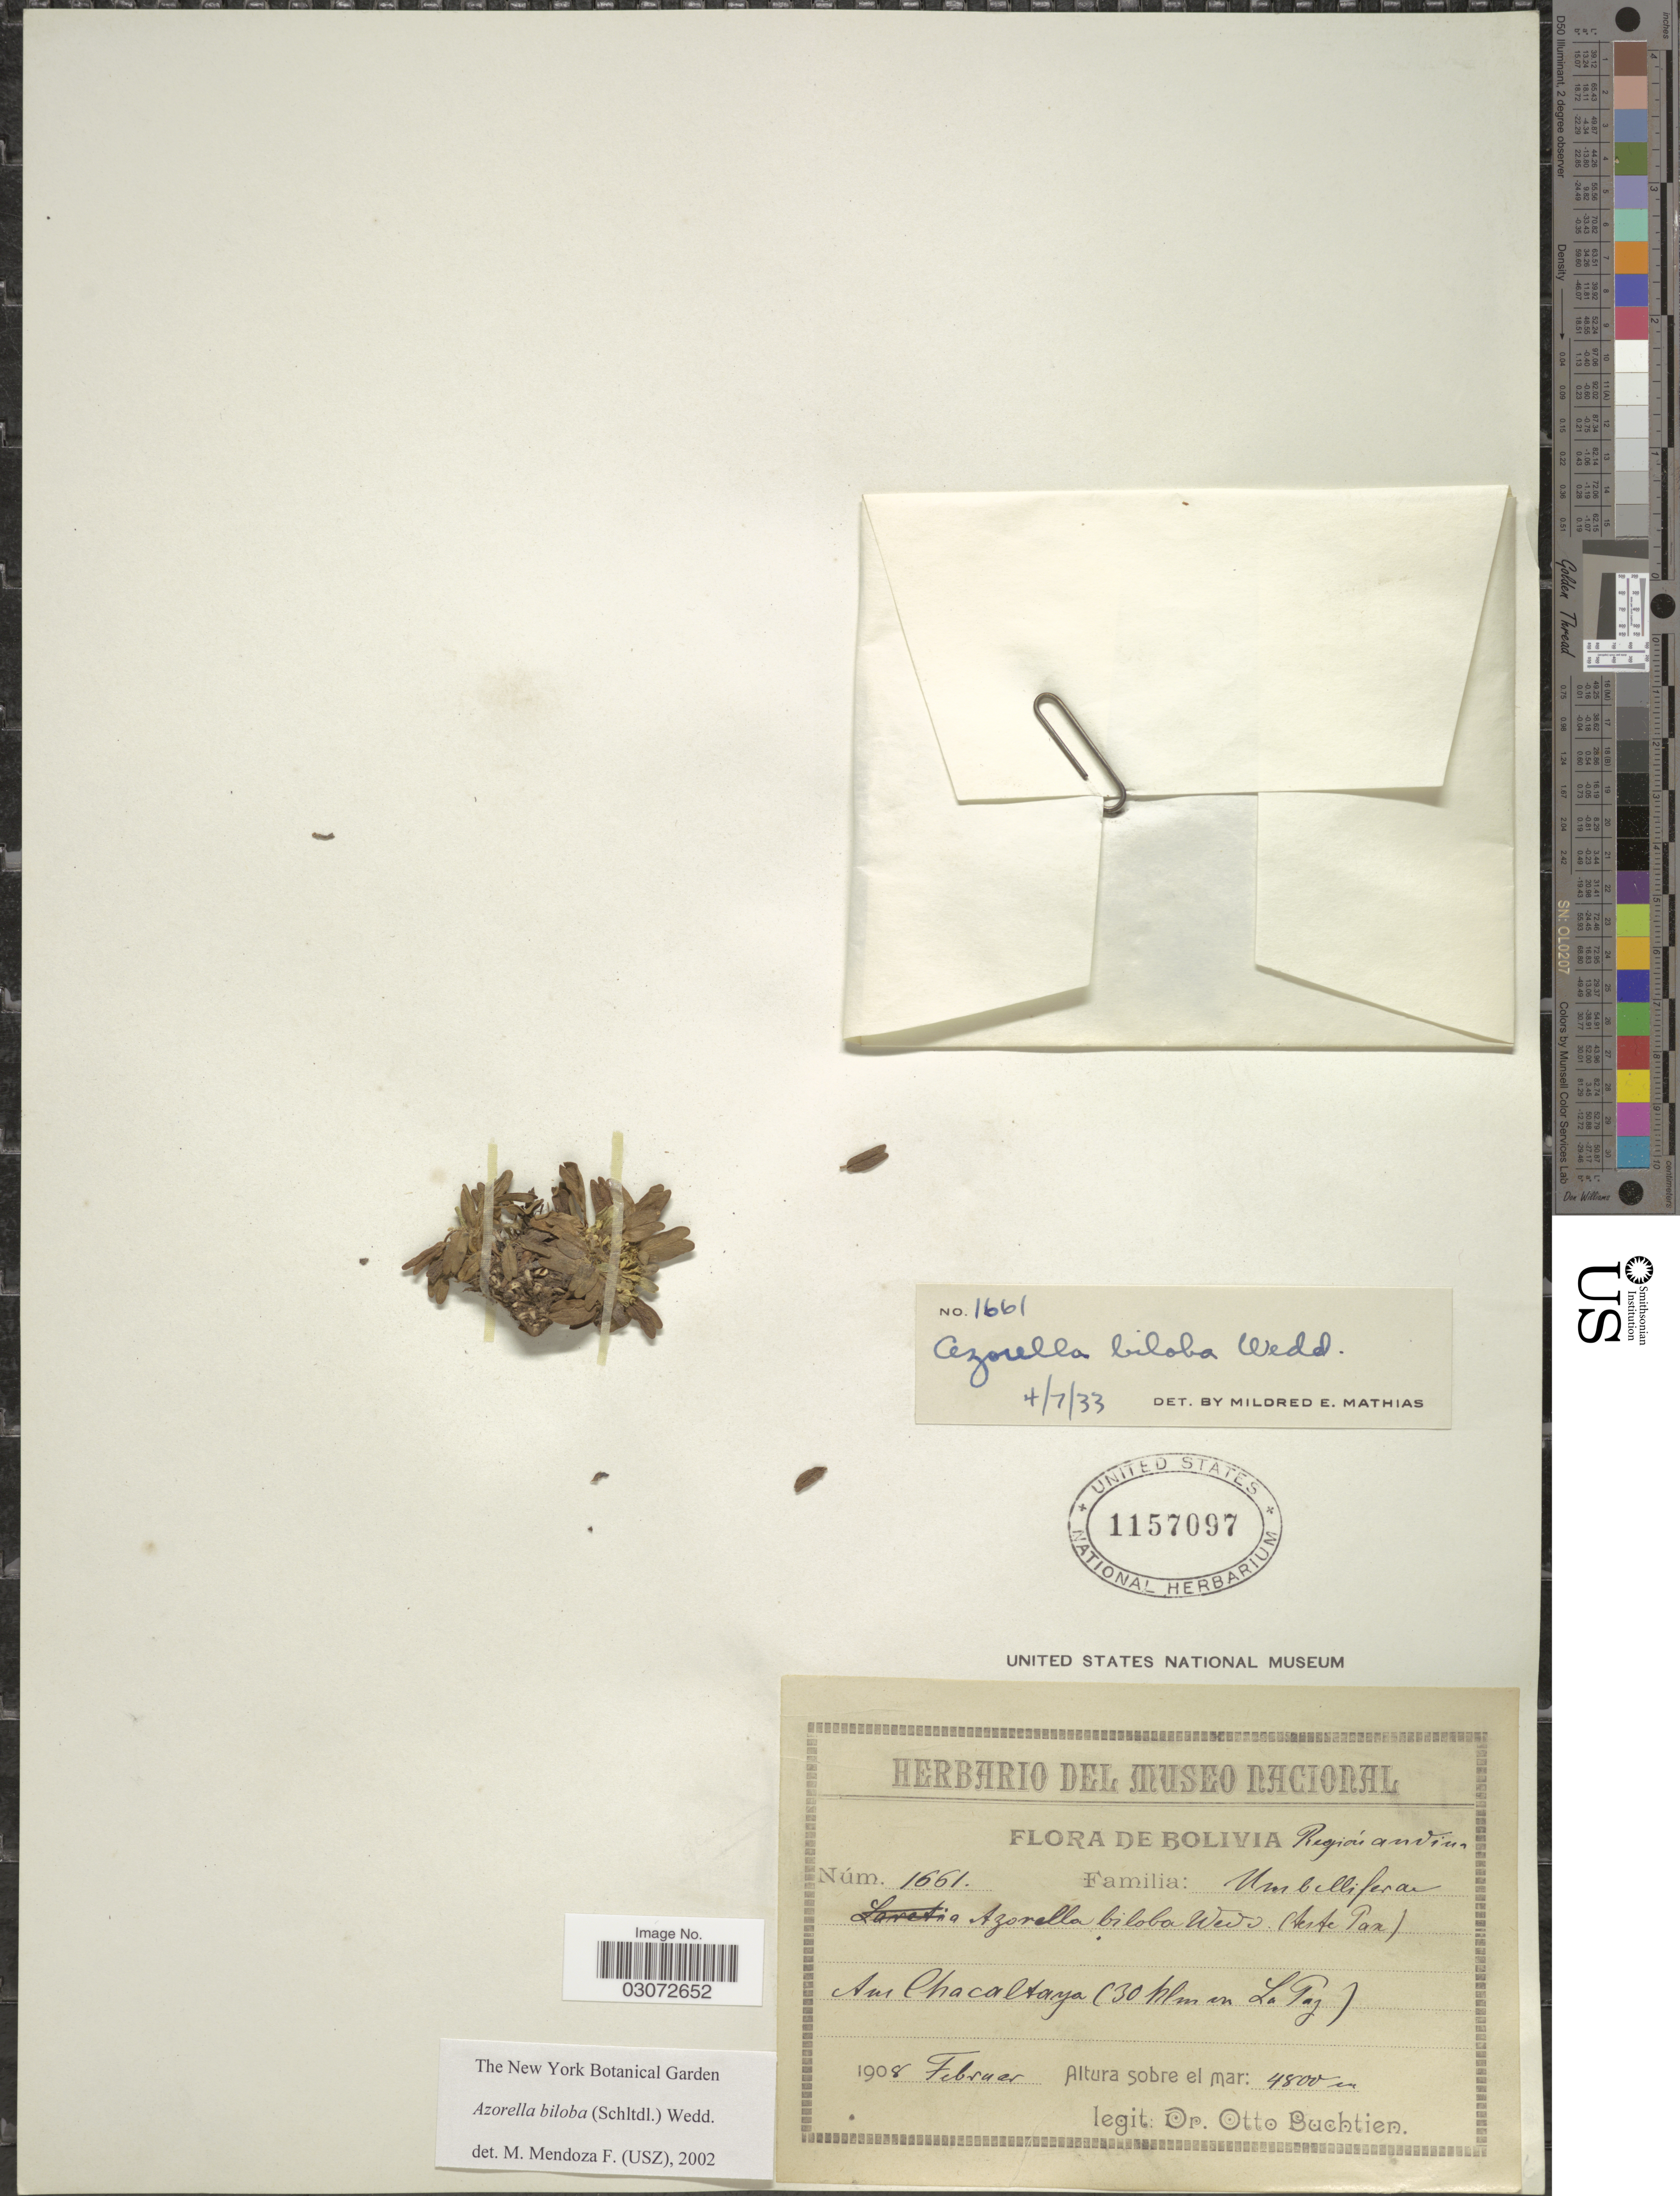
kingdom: Plantae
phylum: Tracheophyta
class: Magnoliopsida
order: Apiales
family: Apiaceae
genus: Azorella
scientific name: Azorella biloba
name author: (Schltdl.) Wedd.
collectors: O. Buchtien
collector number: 1661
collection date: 1908-02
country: Bolivia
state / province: La Paz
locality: Am Chacaltaya (30 klm en La Paz).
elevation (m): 4800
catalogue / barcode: US 1157097